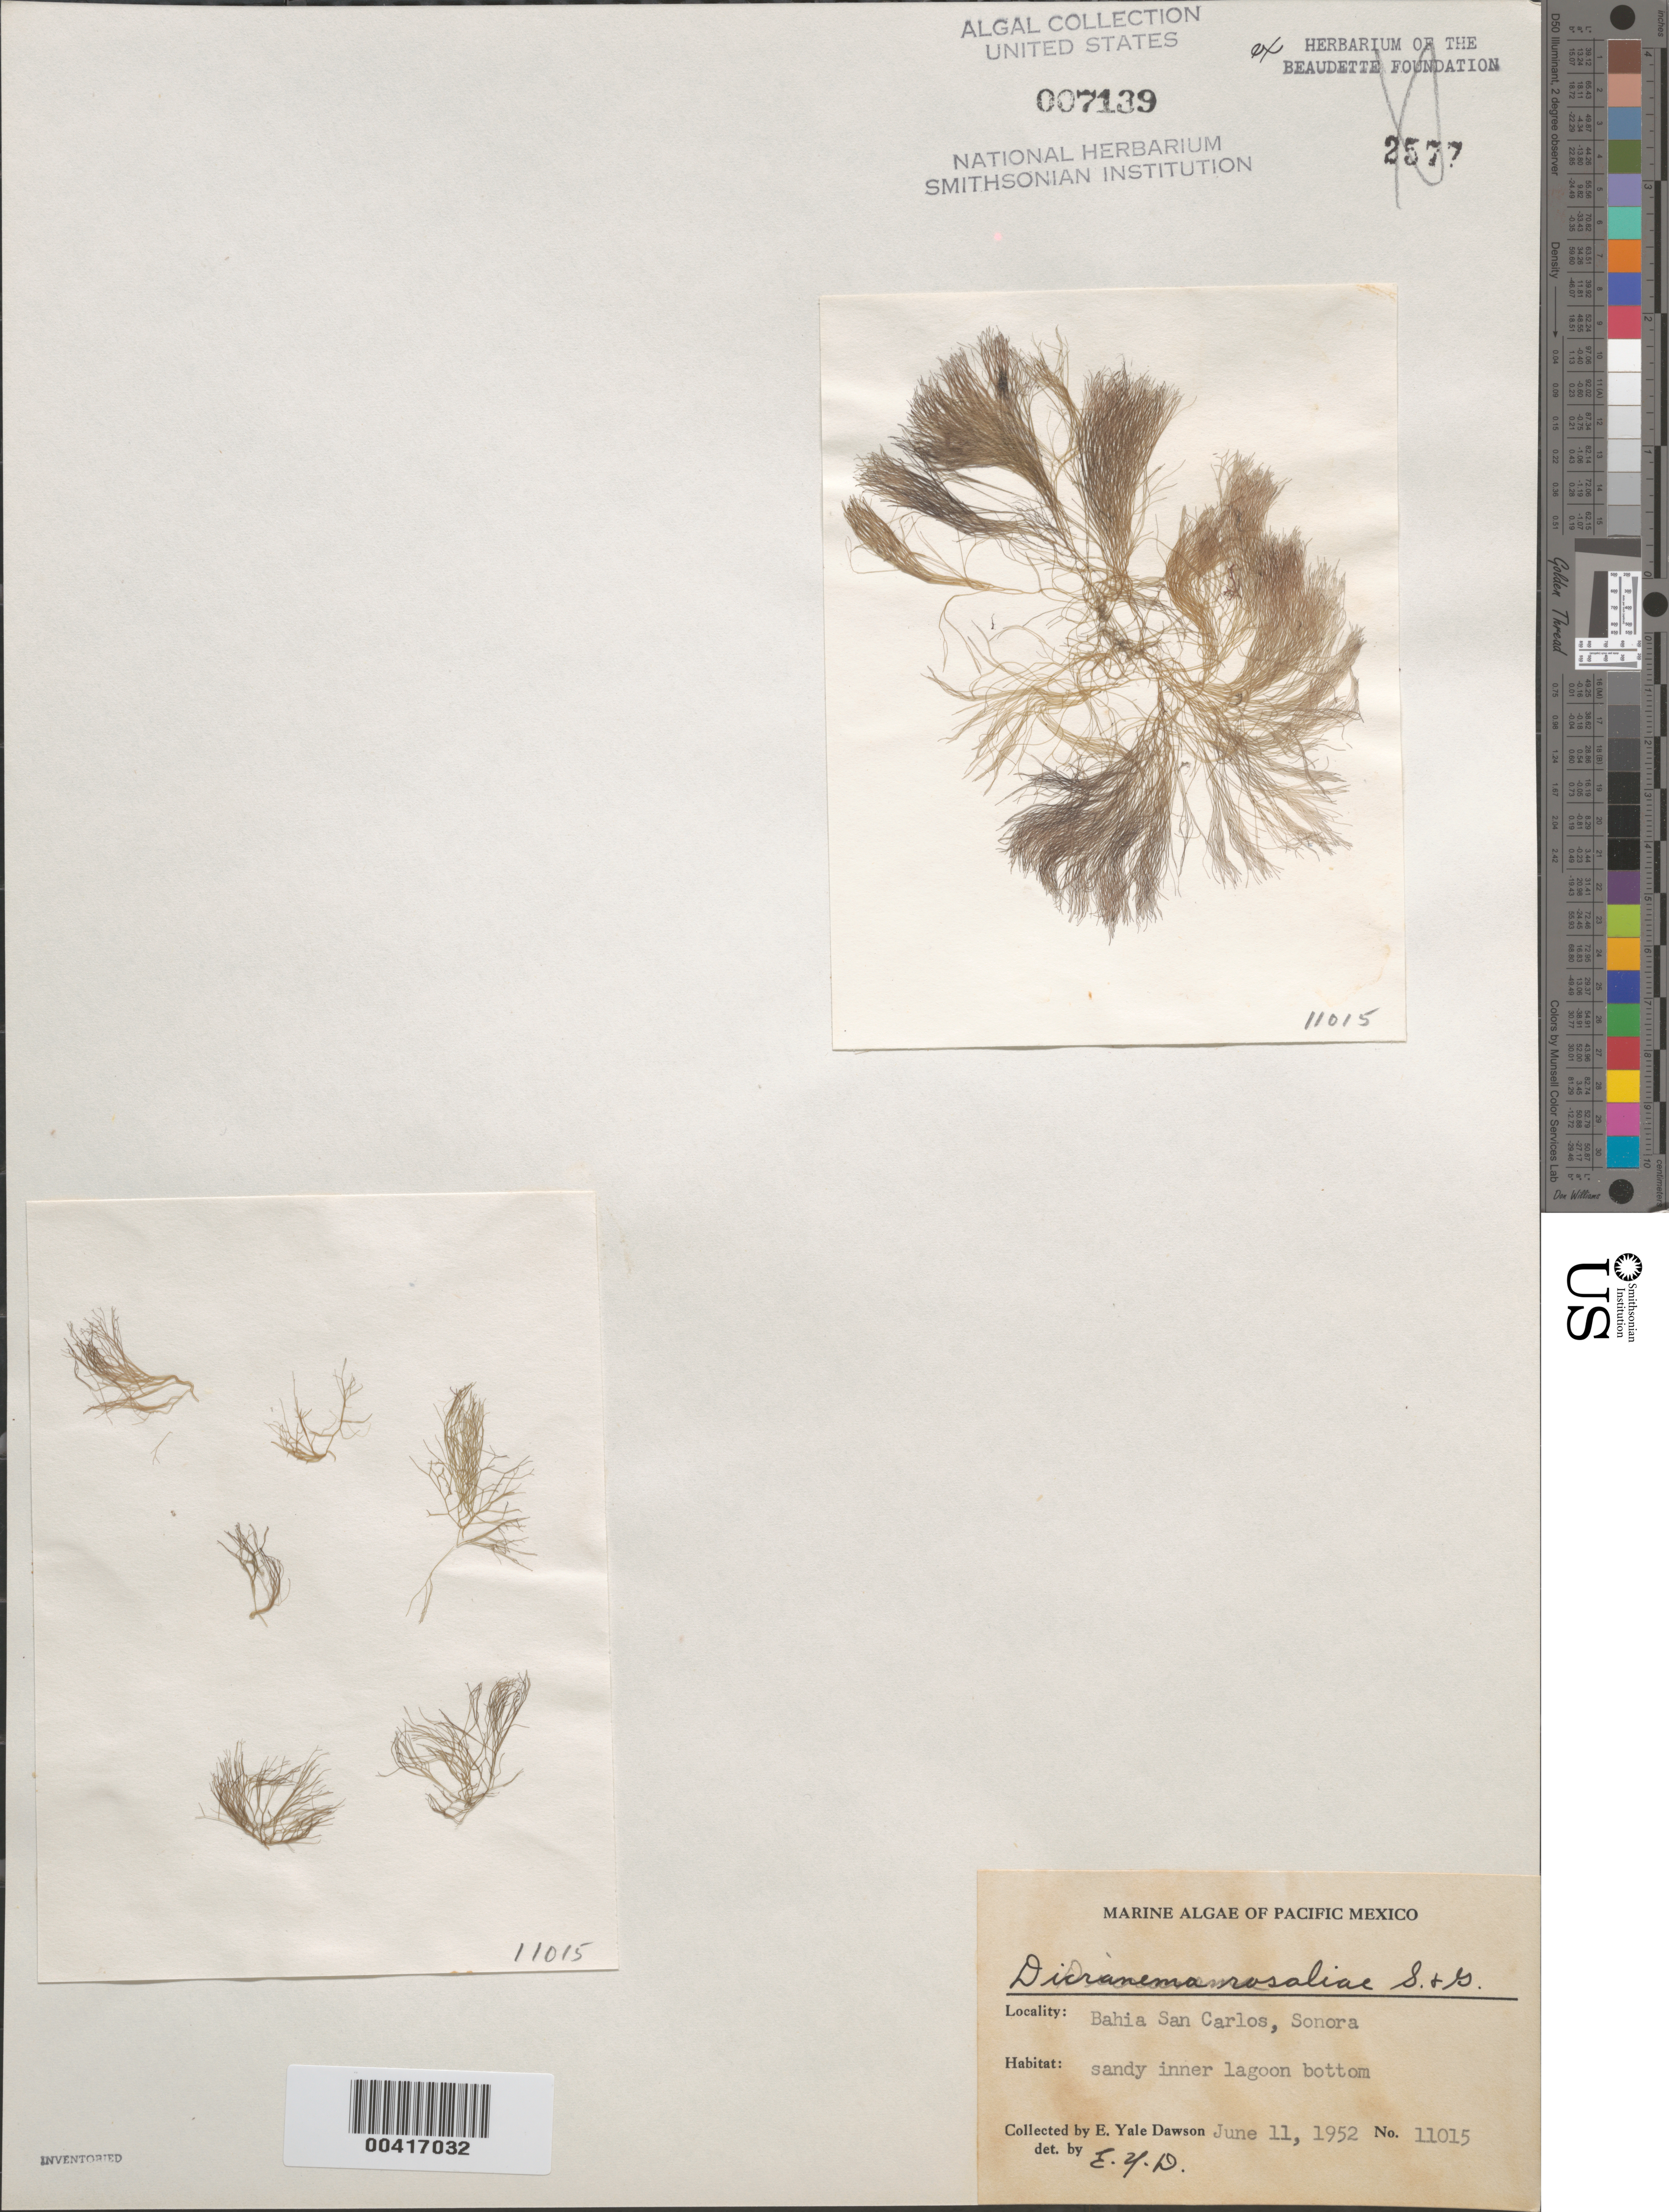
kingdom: Plantae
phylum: Rhodophyta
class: Florideophyceae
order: Gigartinales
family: Dicranemataceae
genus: Dicranema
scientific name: Dicranema rosaliae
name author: Setch. & N.L. Gardner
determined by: Dawson, E. Y.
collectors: E. Y. Dawson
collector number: EYD 11015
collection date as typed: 11 Jun 1952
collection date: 1952-06-11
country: Mexico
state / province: Sonora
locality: Bahia San Carlos (San Carlos Bay)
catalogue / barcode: US 7139